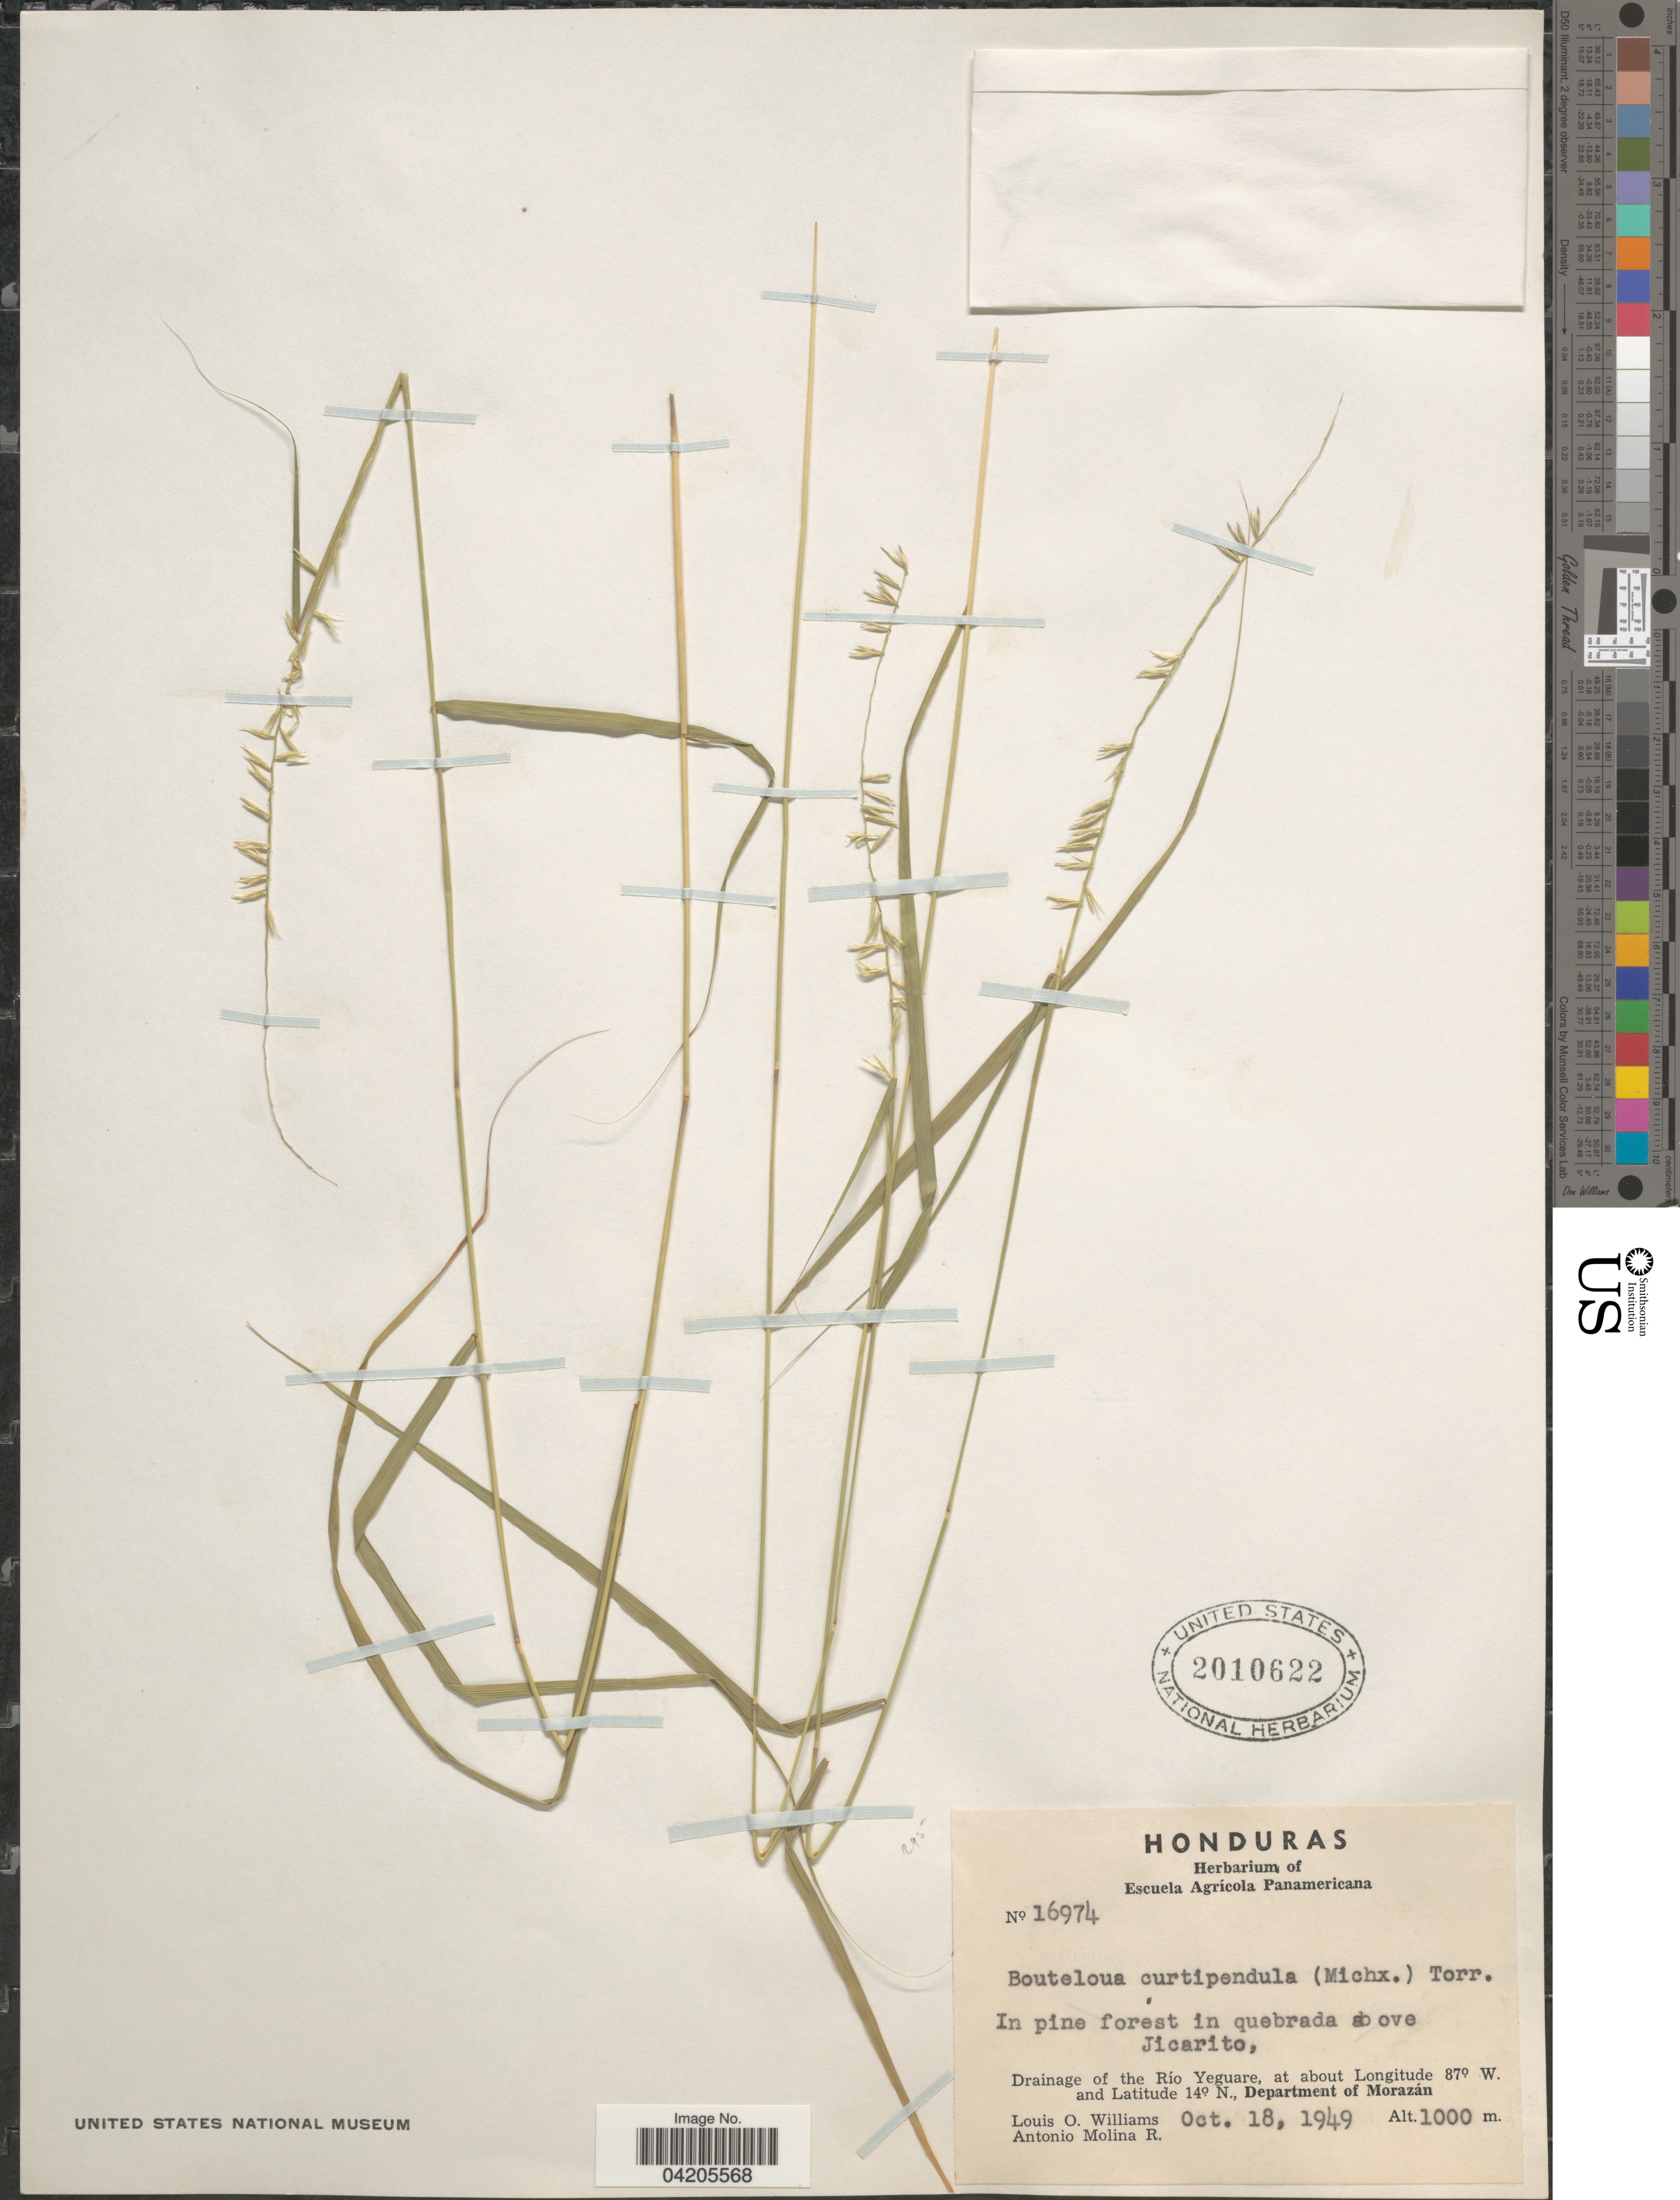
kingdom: Plantae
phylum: Tracheophyta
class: Liliopsida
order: Poales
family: Poaceae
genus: Bouteloua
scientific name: Bouteloua media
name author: (E. Fourn.) Gould & Kapadia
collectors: L. O. Williams & A. Molina R.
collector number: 16974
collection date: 1949-10-18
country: Honduras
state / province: Fco. Morazán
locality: In pine forest in quebrada above Jicarito. Drainage of the Río Yeguare. Department of Morazán.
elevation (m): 1000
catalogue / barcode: US 2010622